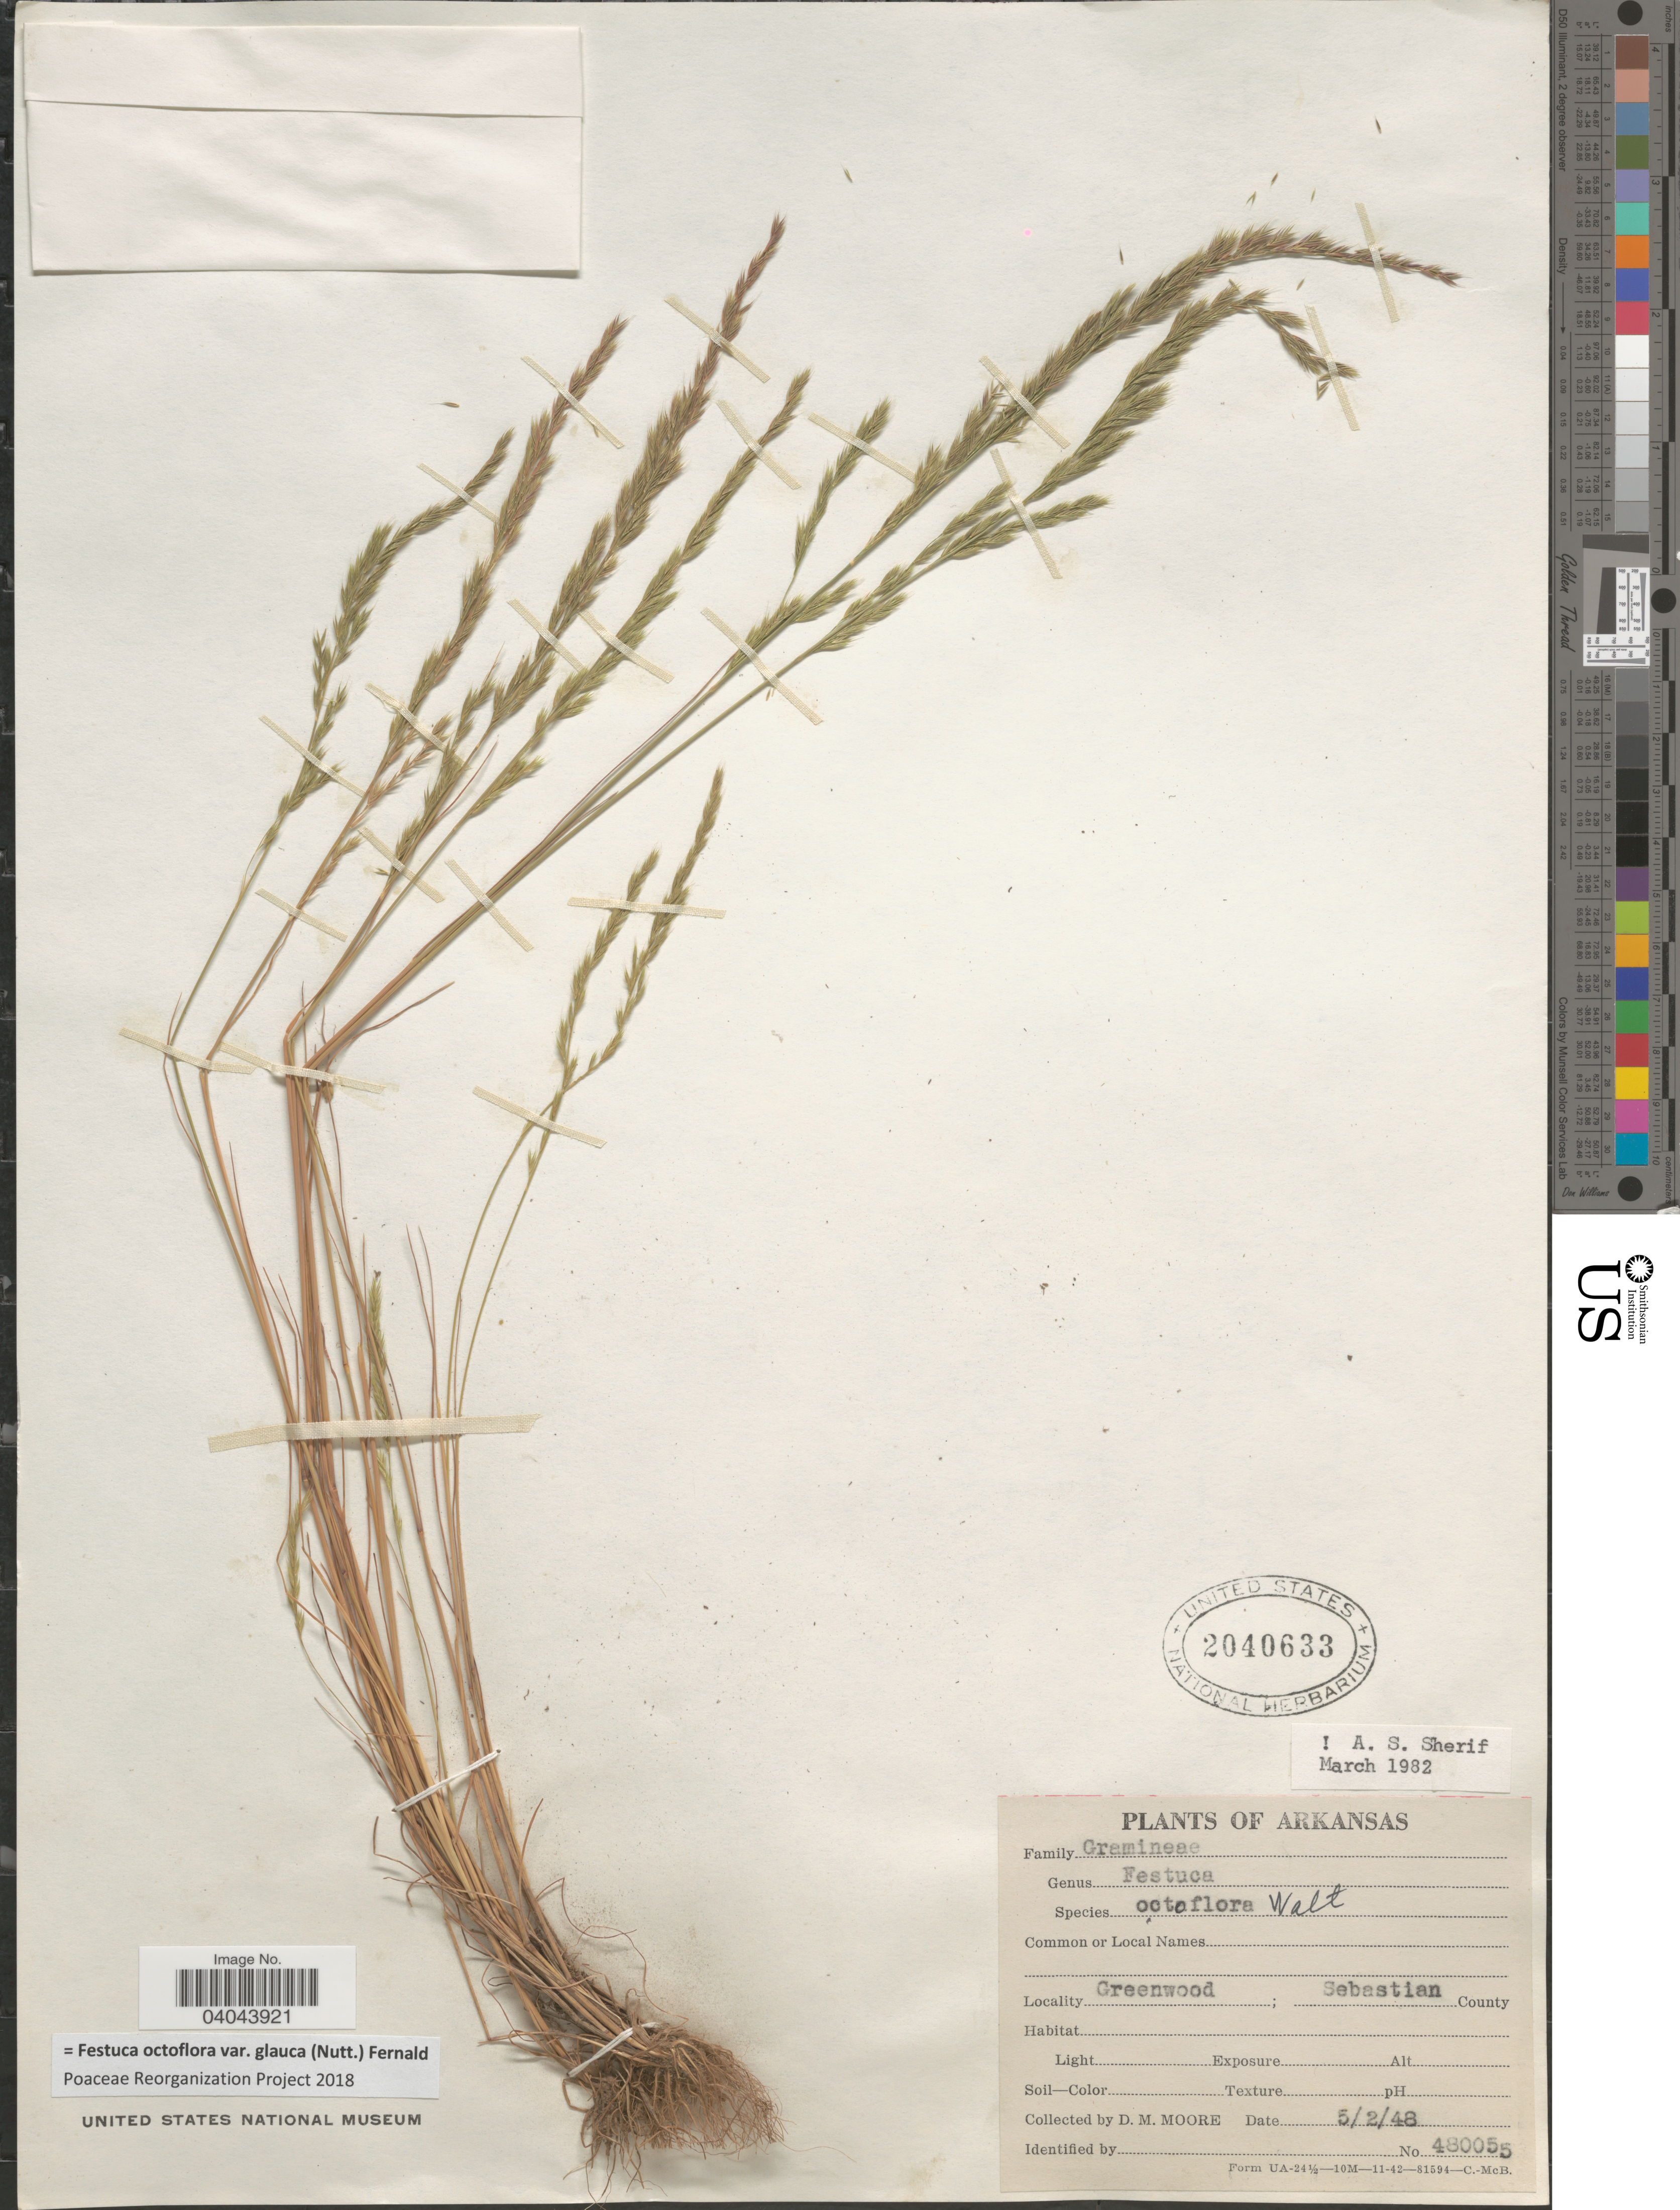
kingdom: Plantae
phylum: Tracheophyta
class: Liliopsida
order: Poales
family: Poaceae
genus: Festuca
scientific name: Festuca octoflora var. glauca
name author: (Nutt.) Fernald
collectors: D. Moore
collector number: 480055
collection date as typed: Transcribed d/m/y: 2/5/48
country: United States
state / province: Arkansas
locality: Greenwood; Sebastian County.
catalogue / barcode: US 2040633